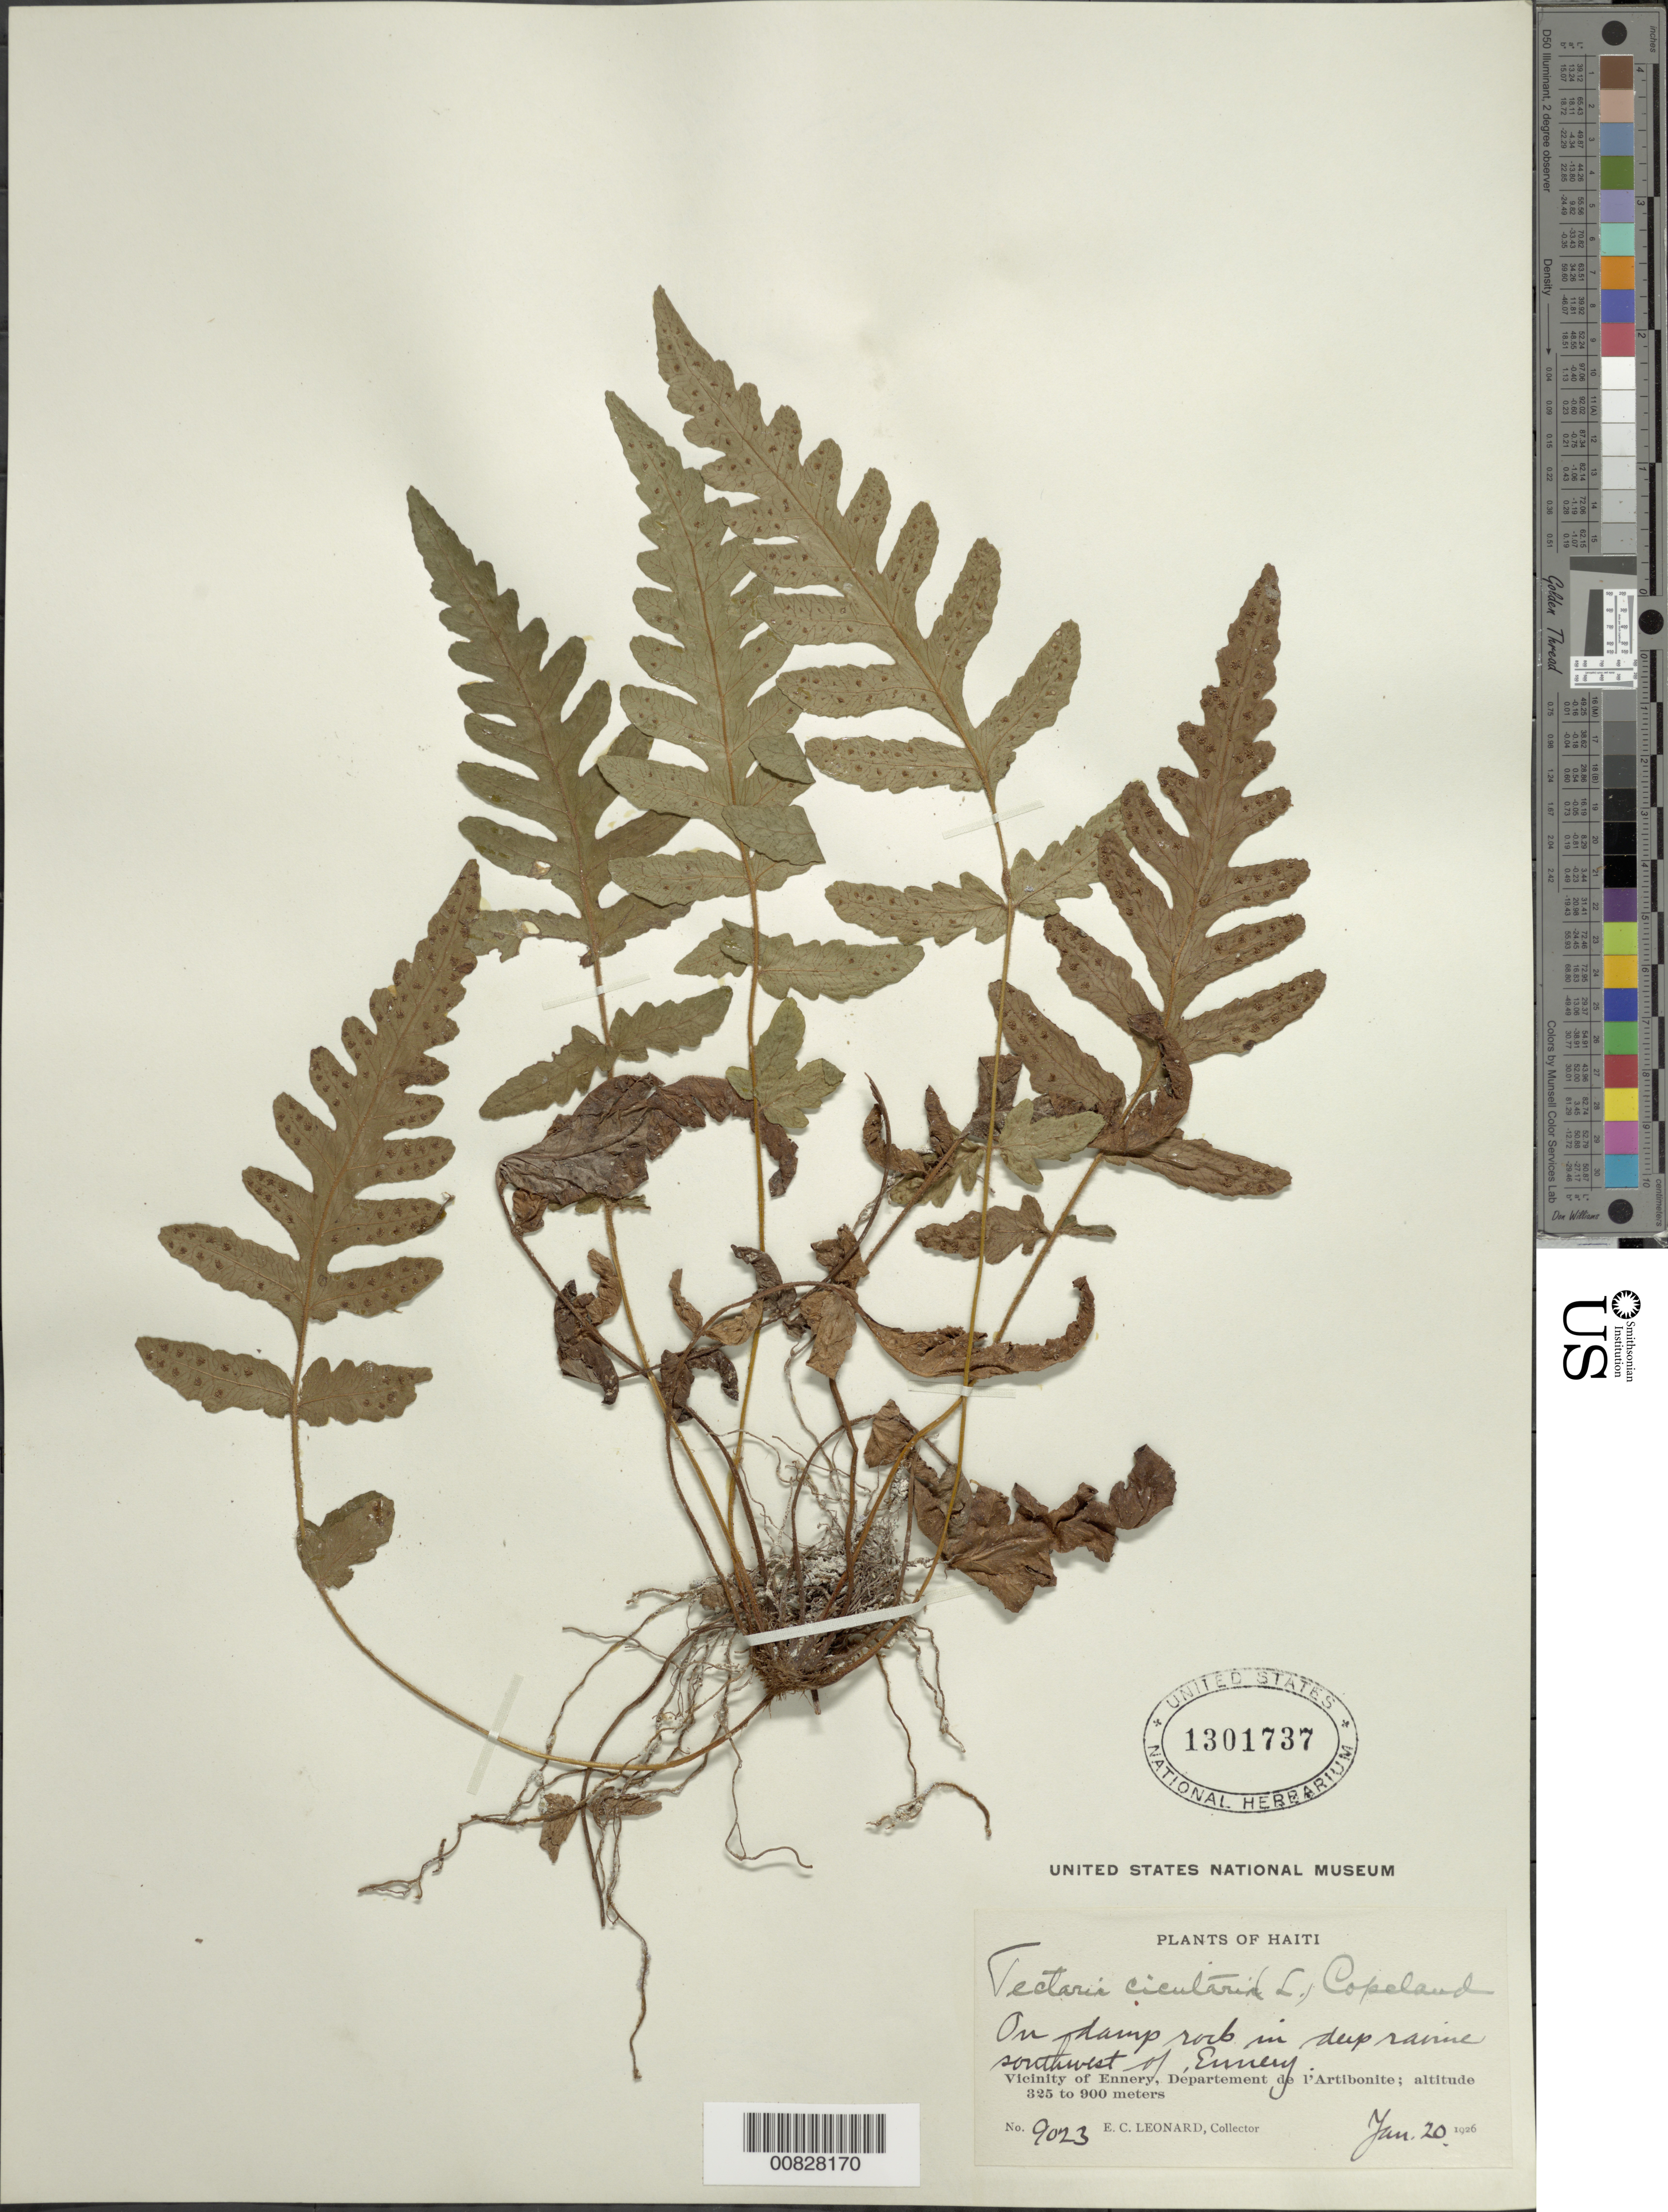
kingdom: Plantae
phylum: Tracheophyta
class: Polypodiopsida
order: Polypodiales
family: Tectariaceae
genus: Tectaria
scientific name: Tectaria cicutaria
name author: (L.) Copel.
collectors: E. C. Leonard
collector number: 9023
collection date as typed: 20 Jan 1926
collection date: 1926-01-20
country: Haiti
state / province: Artibonite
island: Hispaniola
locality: Ennery, SW of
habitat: Damp rock in deep ravine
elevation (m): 325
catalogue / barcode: US 1301737